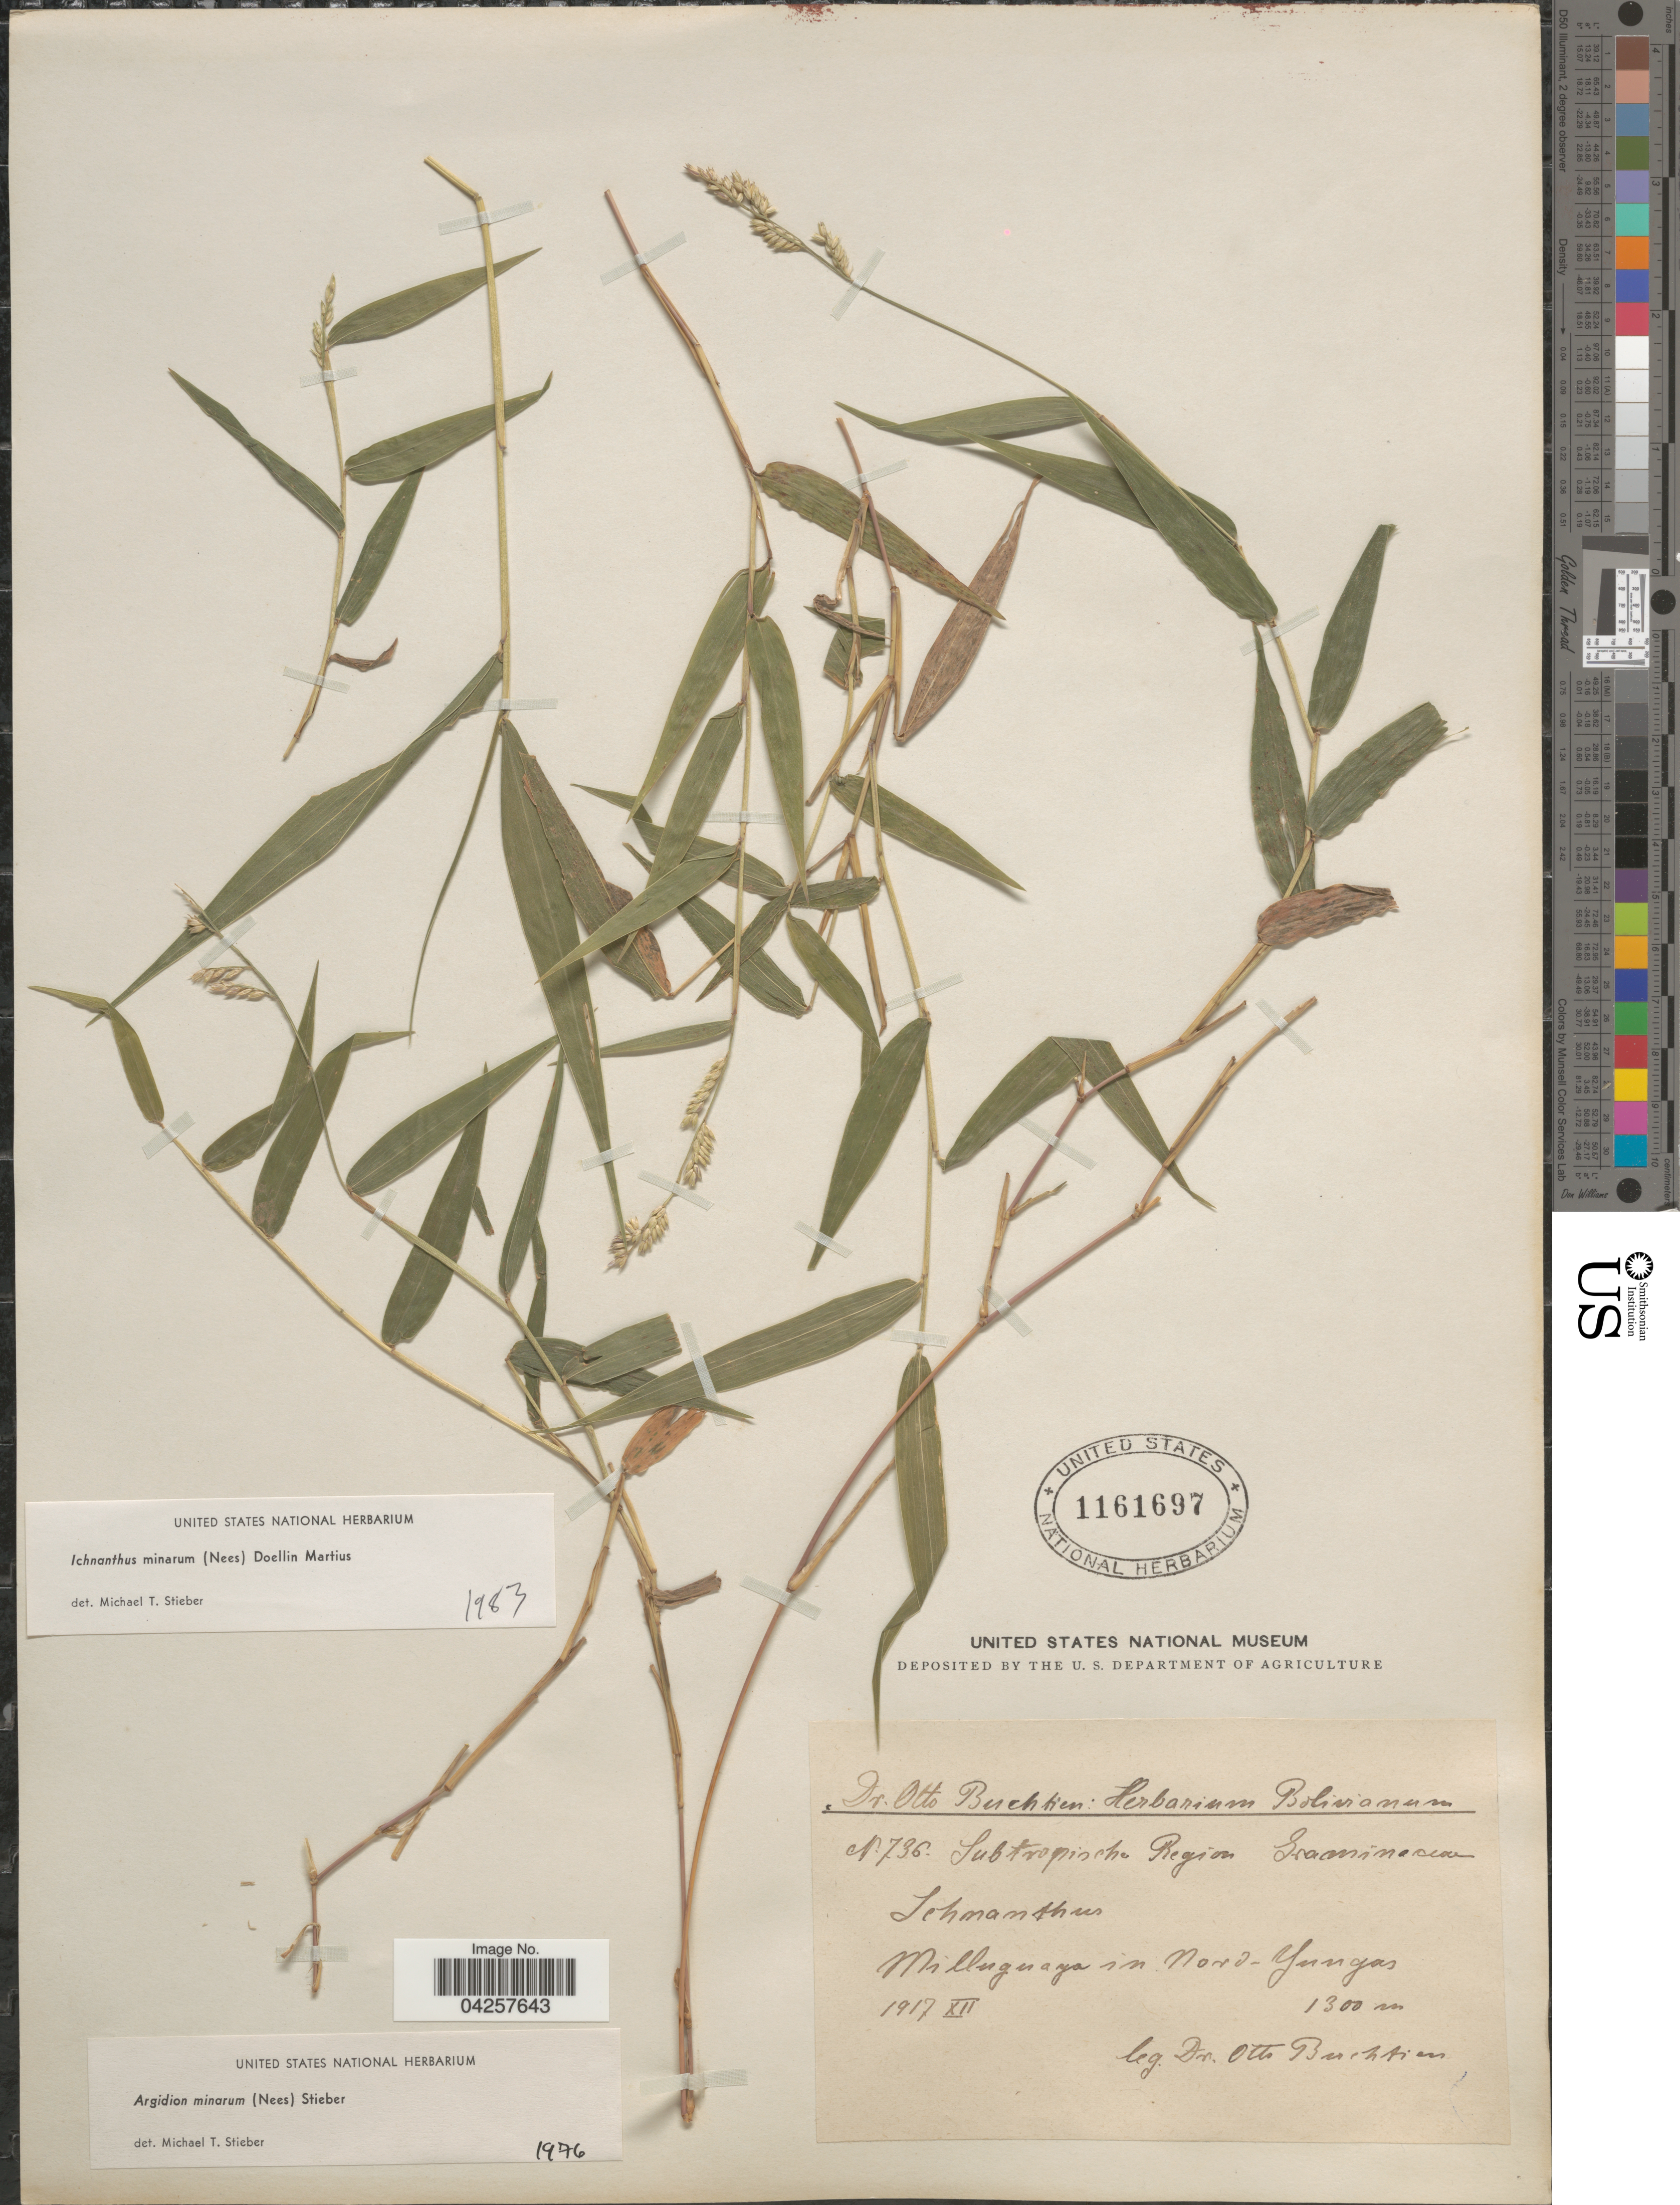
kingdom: Plantae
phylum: Tracheophyta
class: Liliopsida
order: Poales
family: Poaceae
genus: Echinolaena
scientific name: Echinolaena minarum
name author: (Nees) Pilg.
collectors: O. Buchtien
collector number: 736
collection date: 1917-12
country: Bolivia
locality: Subtropische Region. Milluguaya in Nord-Yungas.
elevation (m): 1300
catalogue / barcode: US 1161697